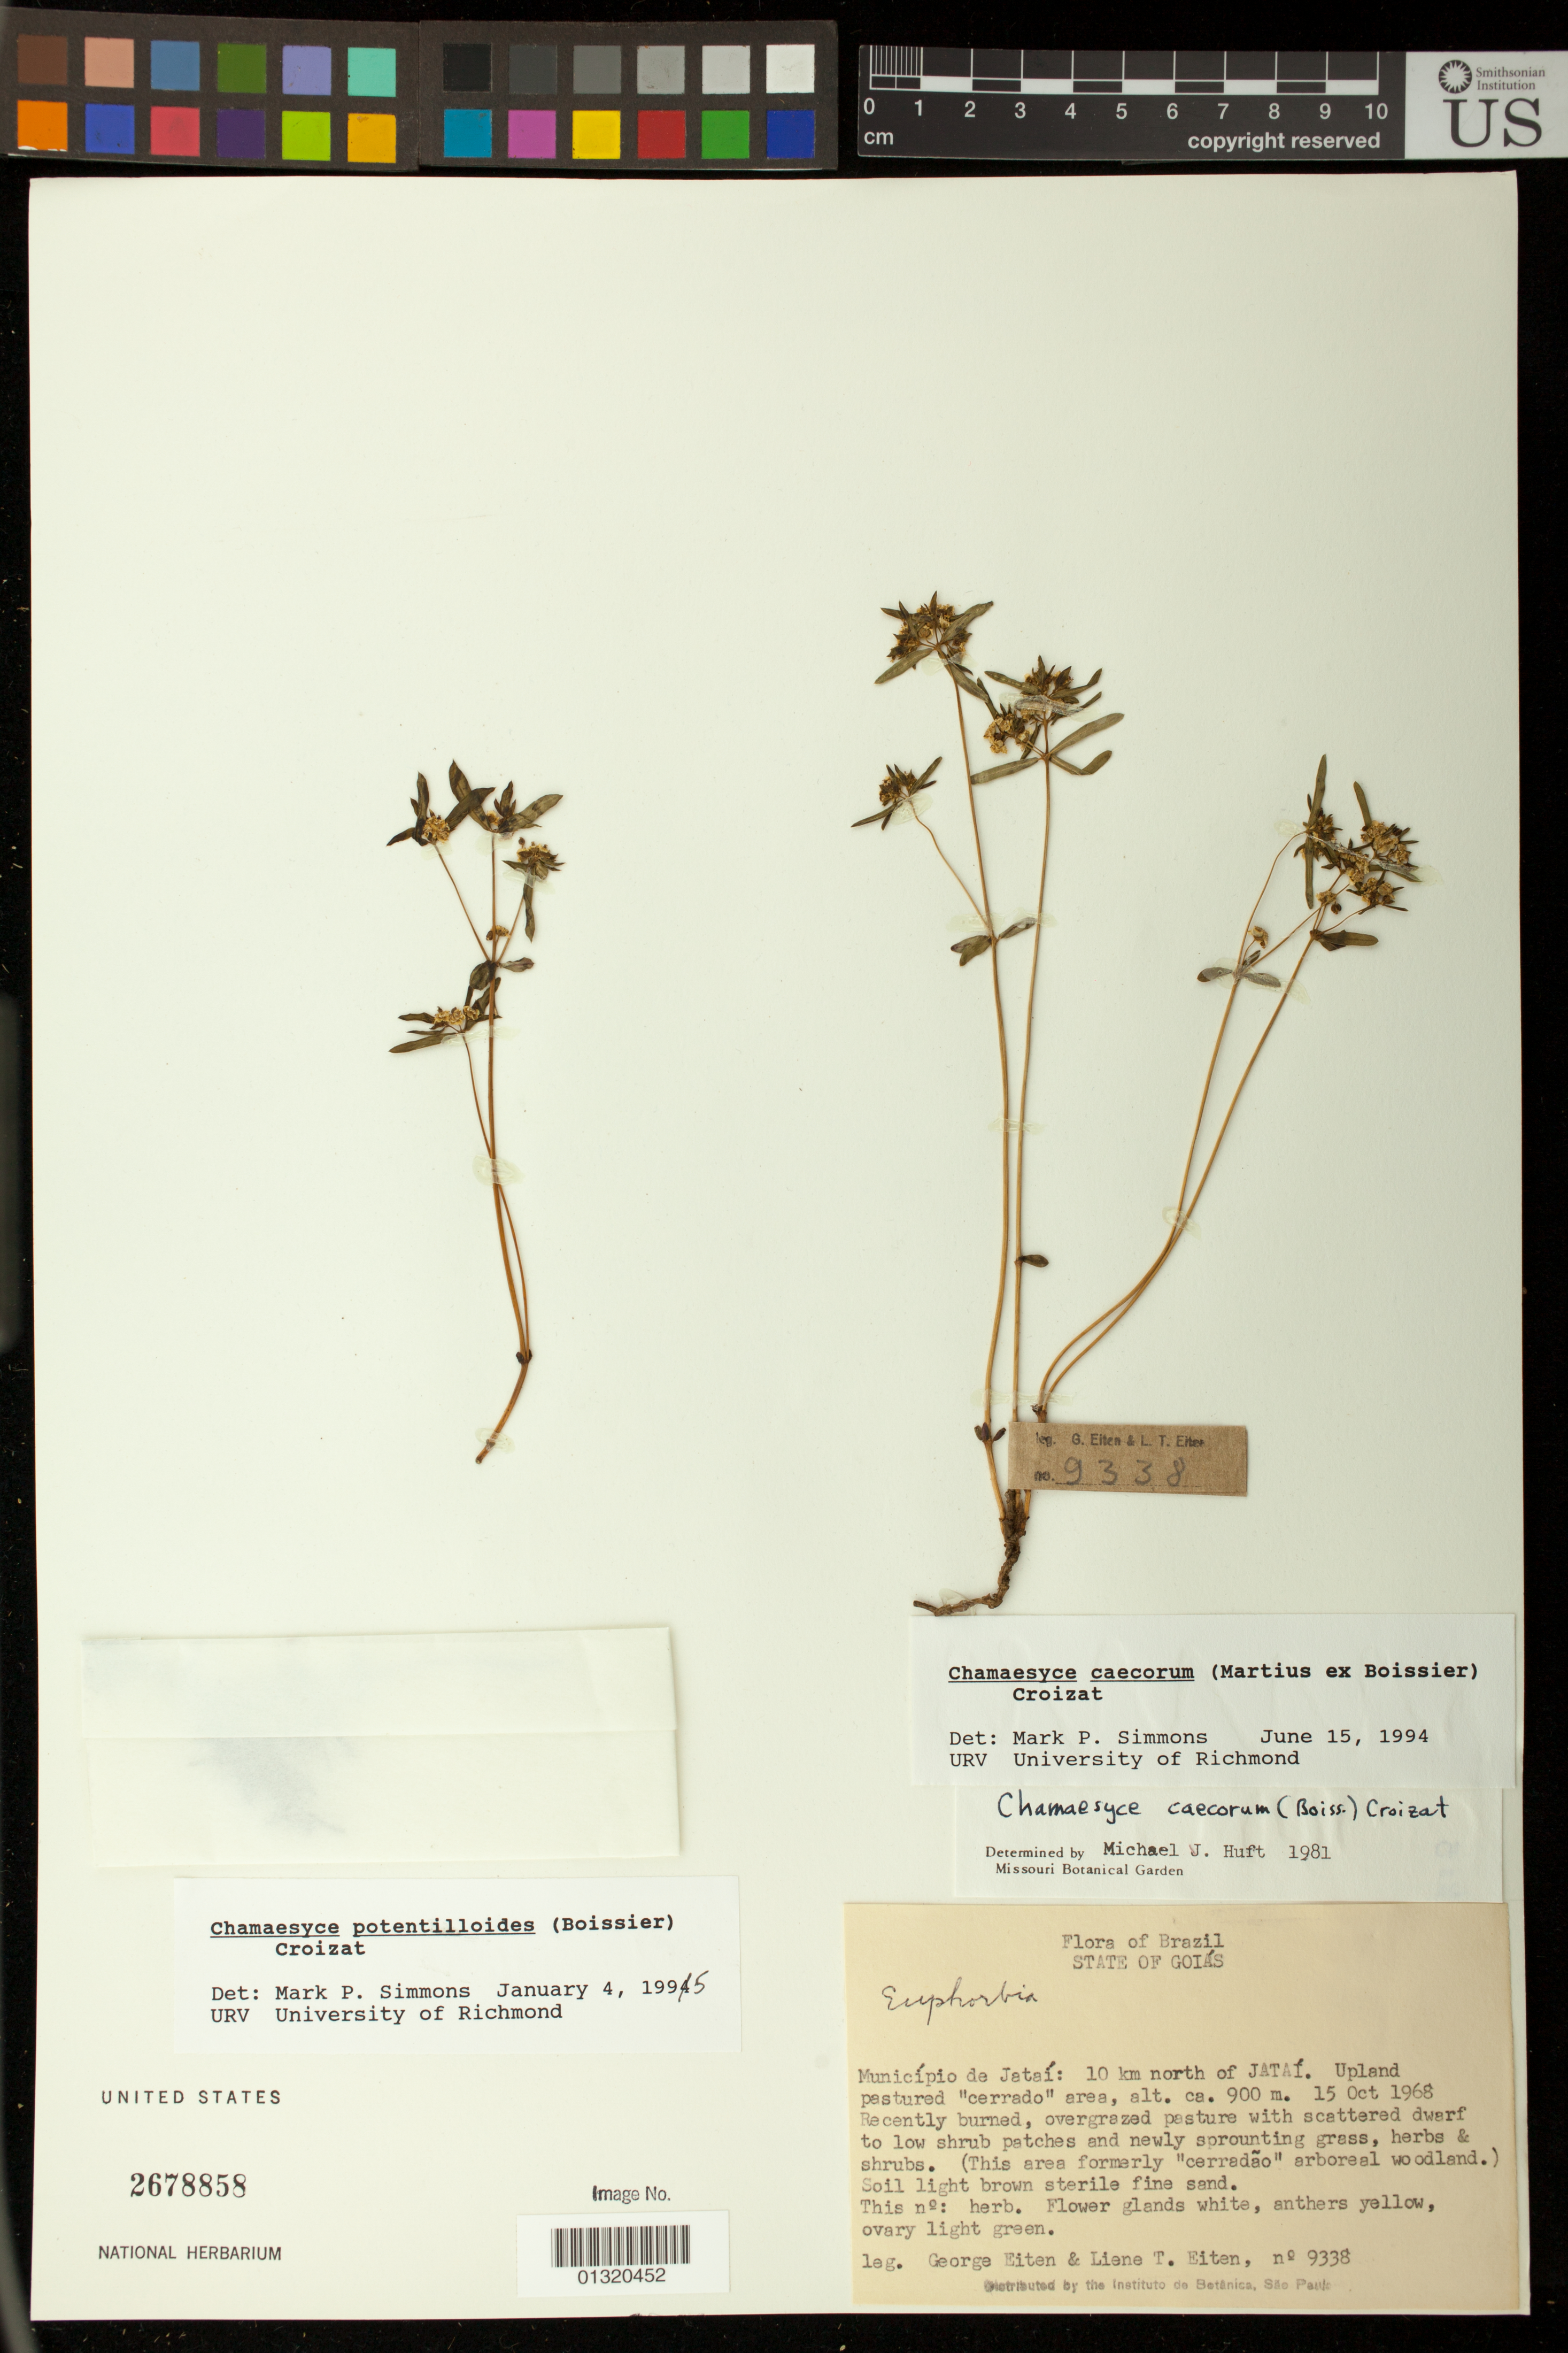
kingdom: Plantae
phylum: Tracheophyta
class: Magnoliopsida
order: Malpighiales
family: Euphorbiaceae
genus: Euphorbia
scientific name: Euphorbia potentilloides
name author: Boiss.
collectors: G. Eiten & L. T. Eiten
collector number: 9338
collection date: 1968-10-15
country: Brazil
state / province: Goiás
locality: Municipio de Jatai: 10 km north of JATAI.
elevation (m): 900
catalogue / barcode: US 2678858